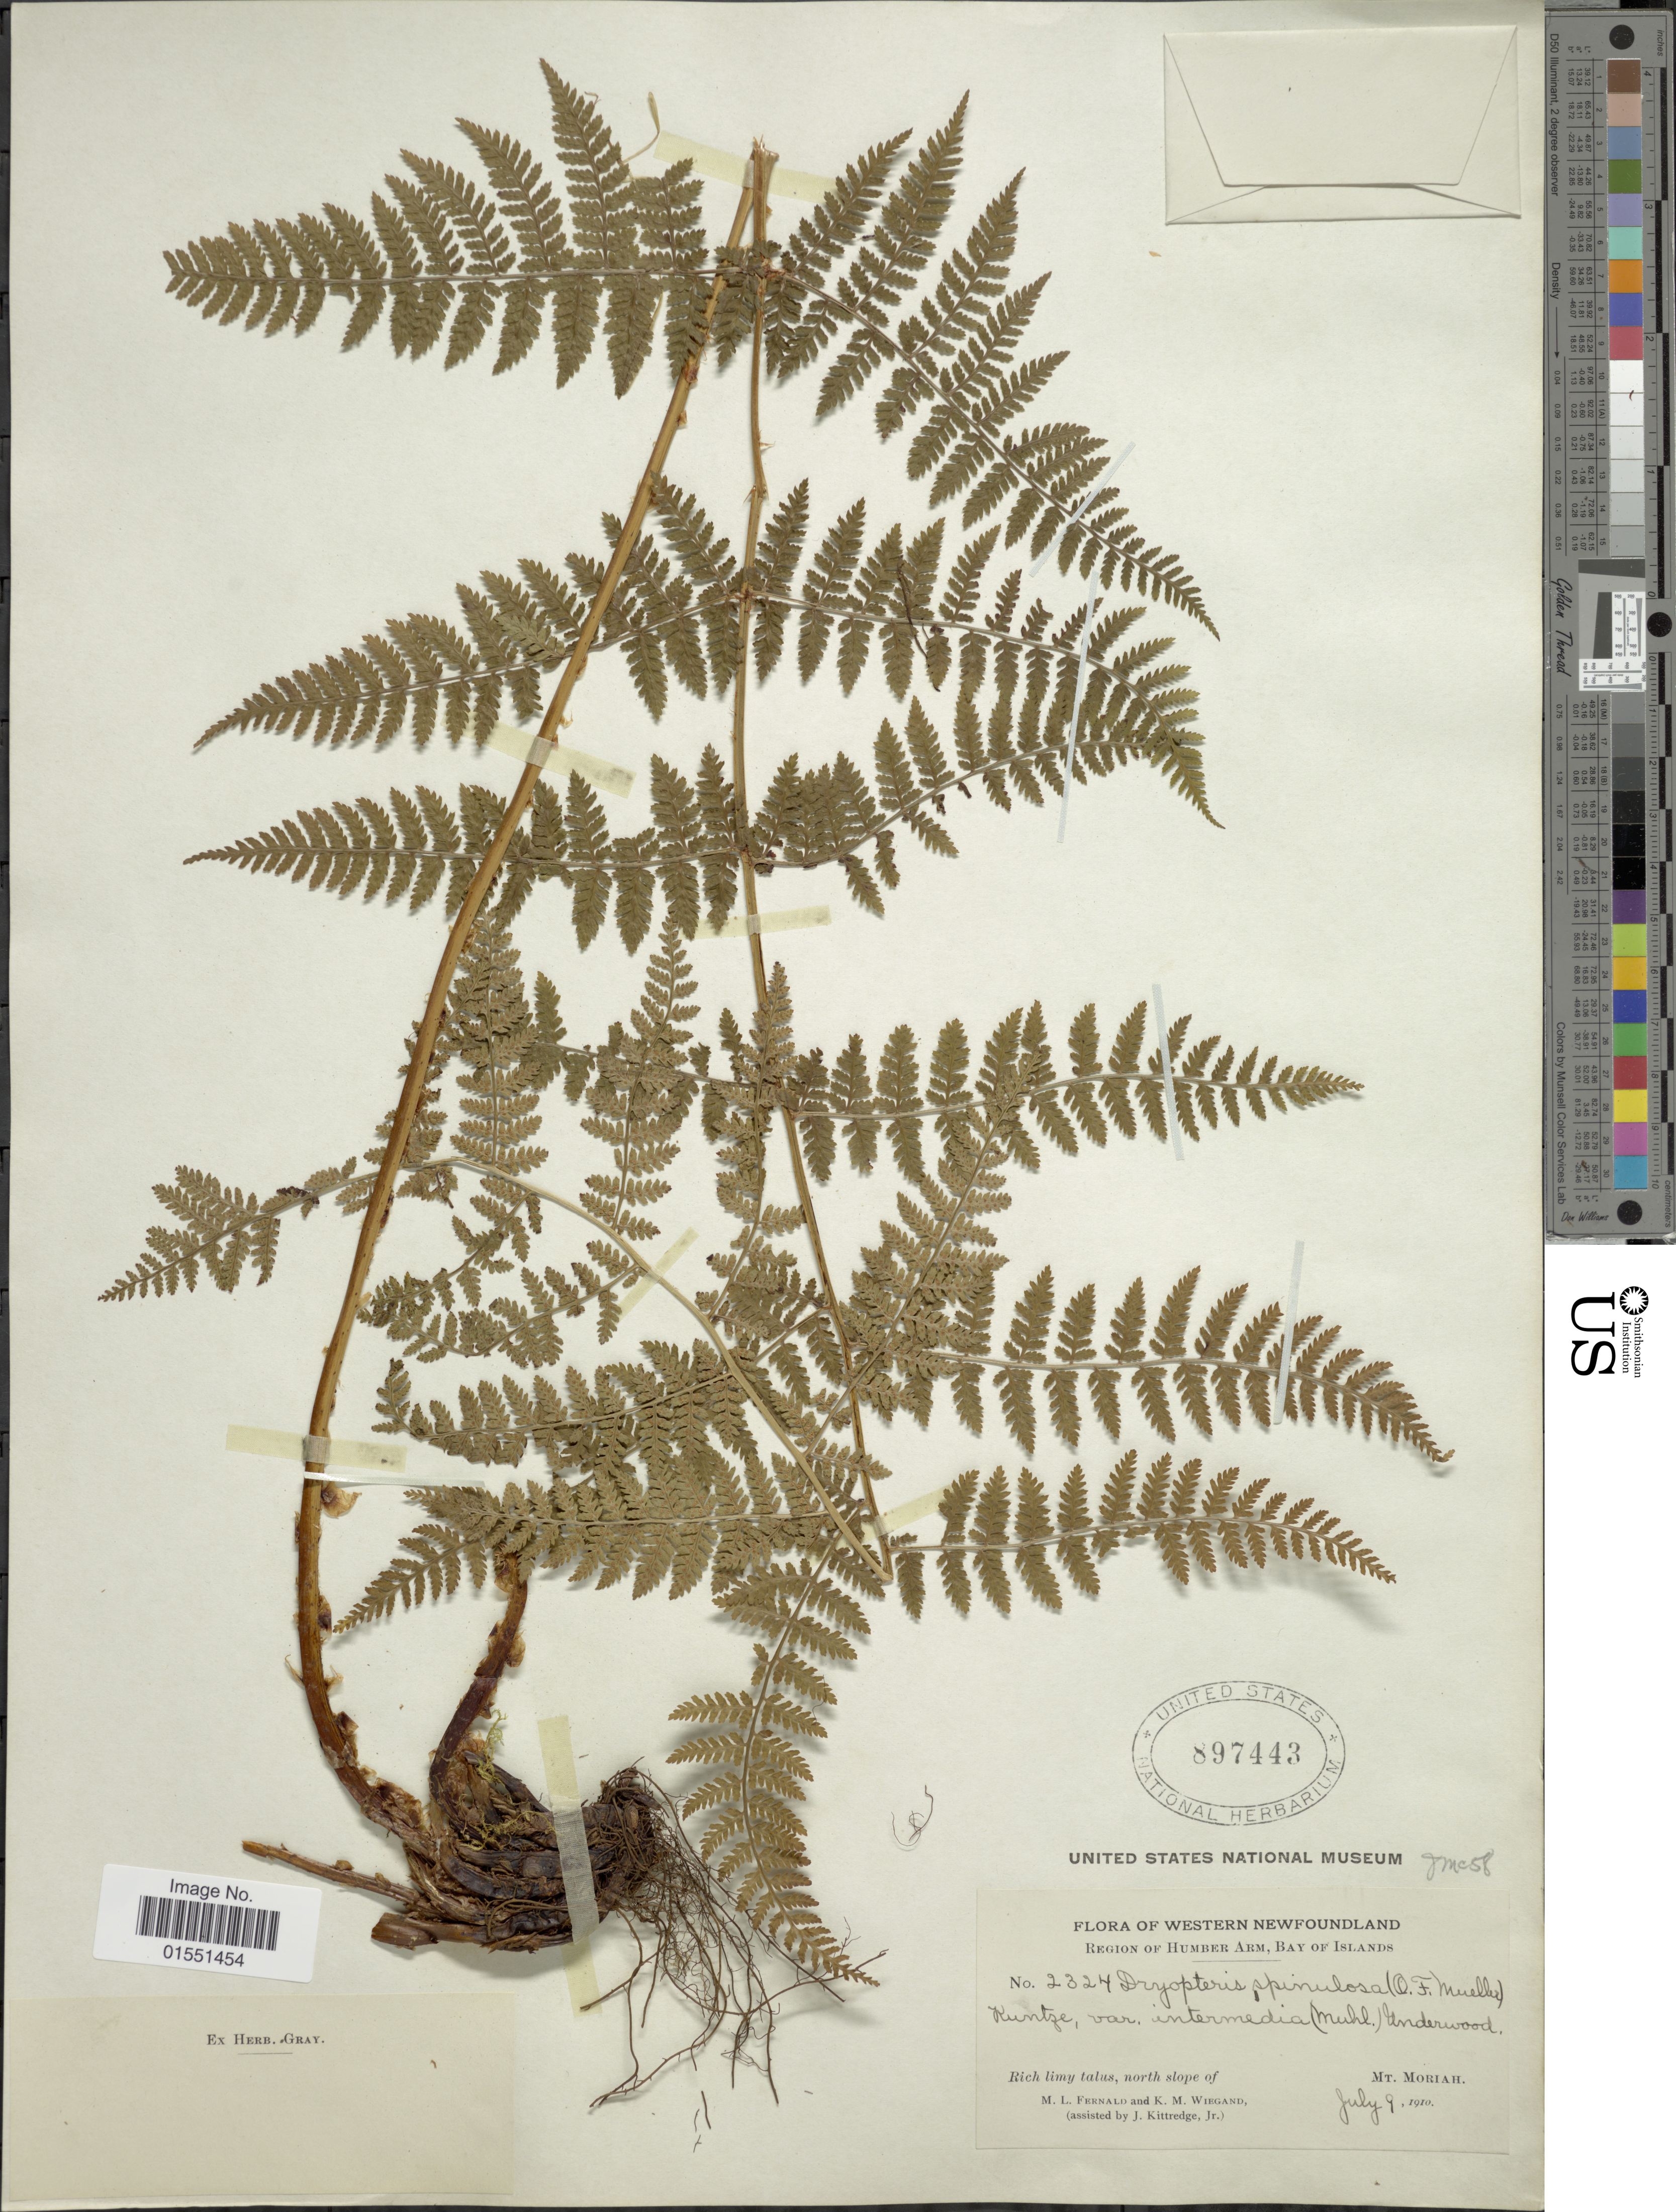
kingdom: Plantae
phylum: Tracheophyta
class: Polypodiopsida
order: Polypodiales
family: Dryopteridaceae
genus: Dryopteris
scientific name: Dryopteris intermedia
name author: (Muhl.) A. Gray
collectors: M. L. Fernald & K. M. Wiegand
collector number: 2324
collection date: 1910-07-09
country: Canada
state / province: Newfoundland and Labrador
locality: Western Newfoundland. Region of Humber Arm, Bay of Islands. Rich limy talus, north slope of Mt. Moriah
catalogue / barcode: US 897443